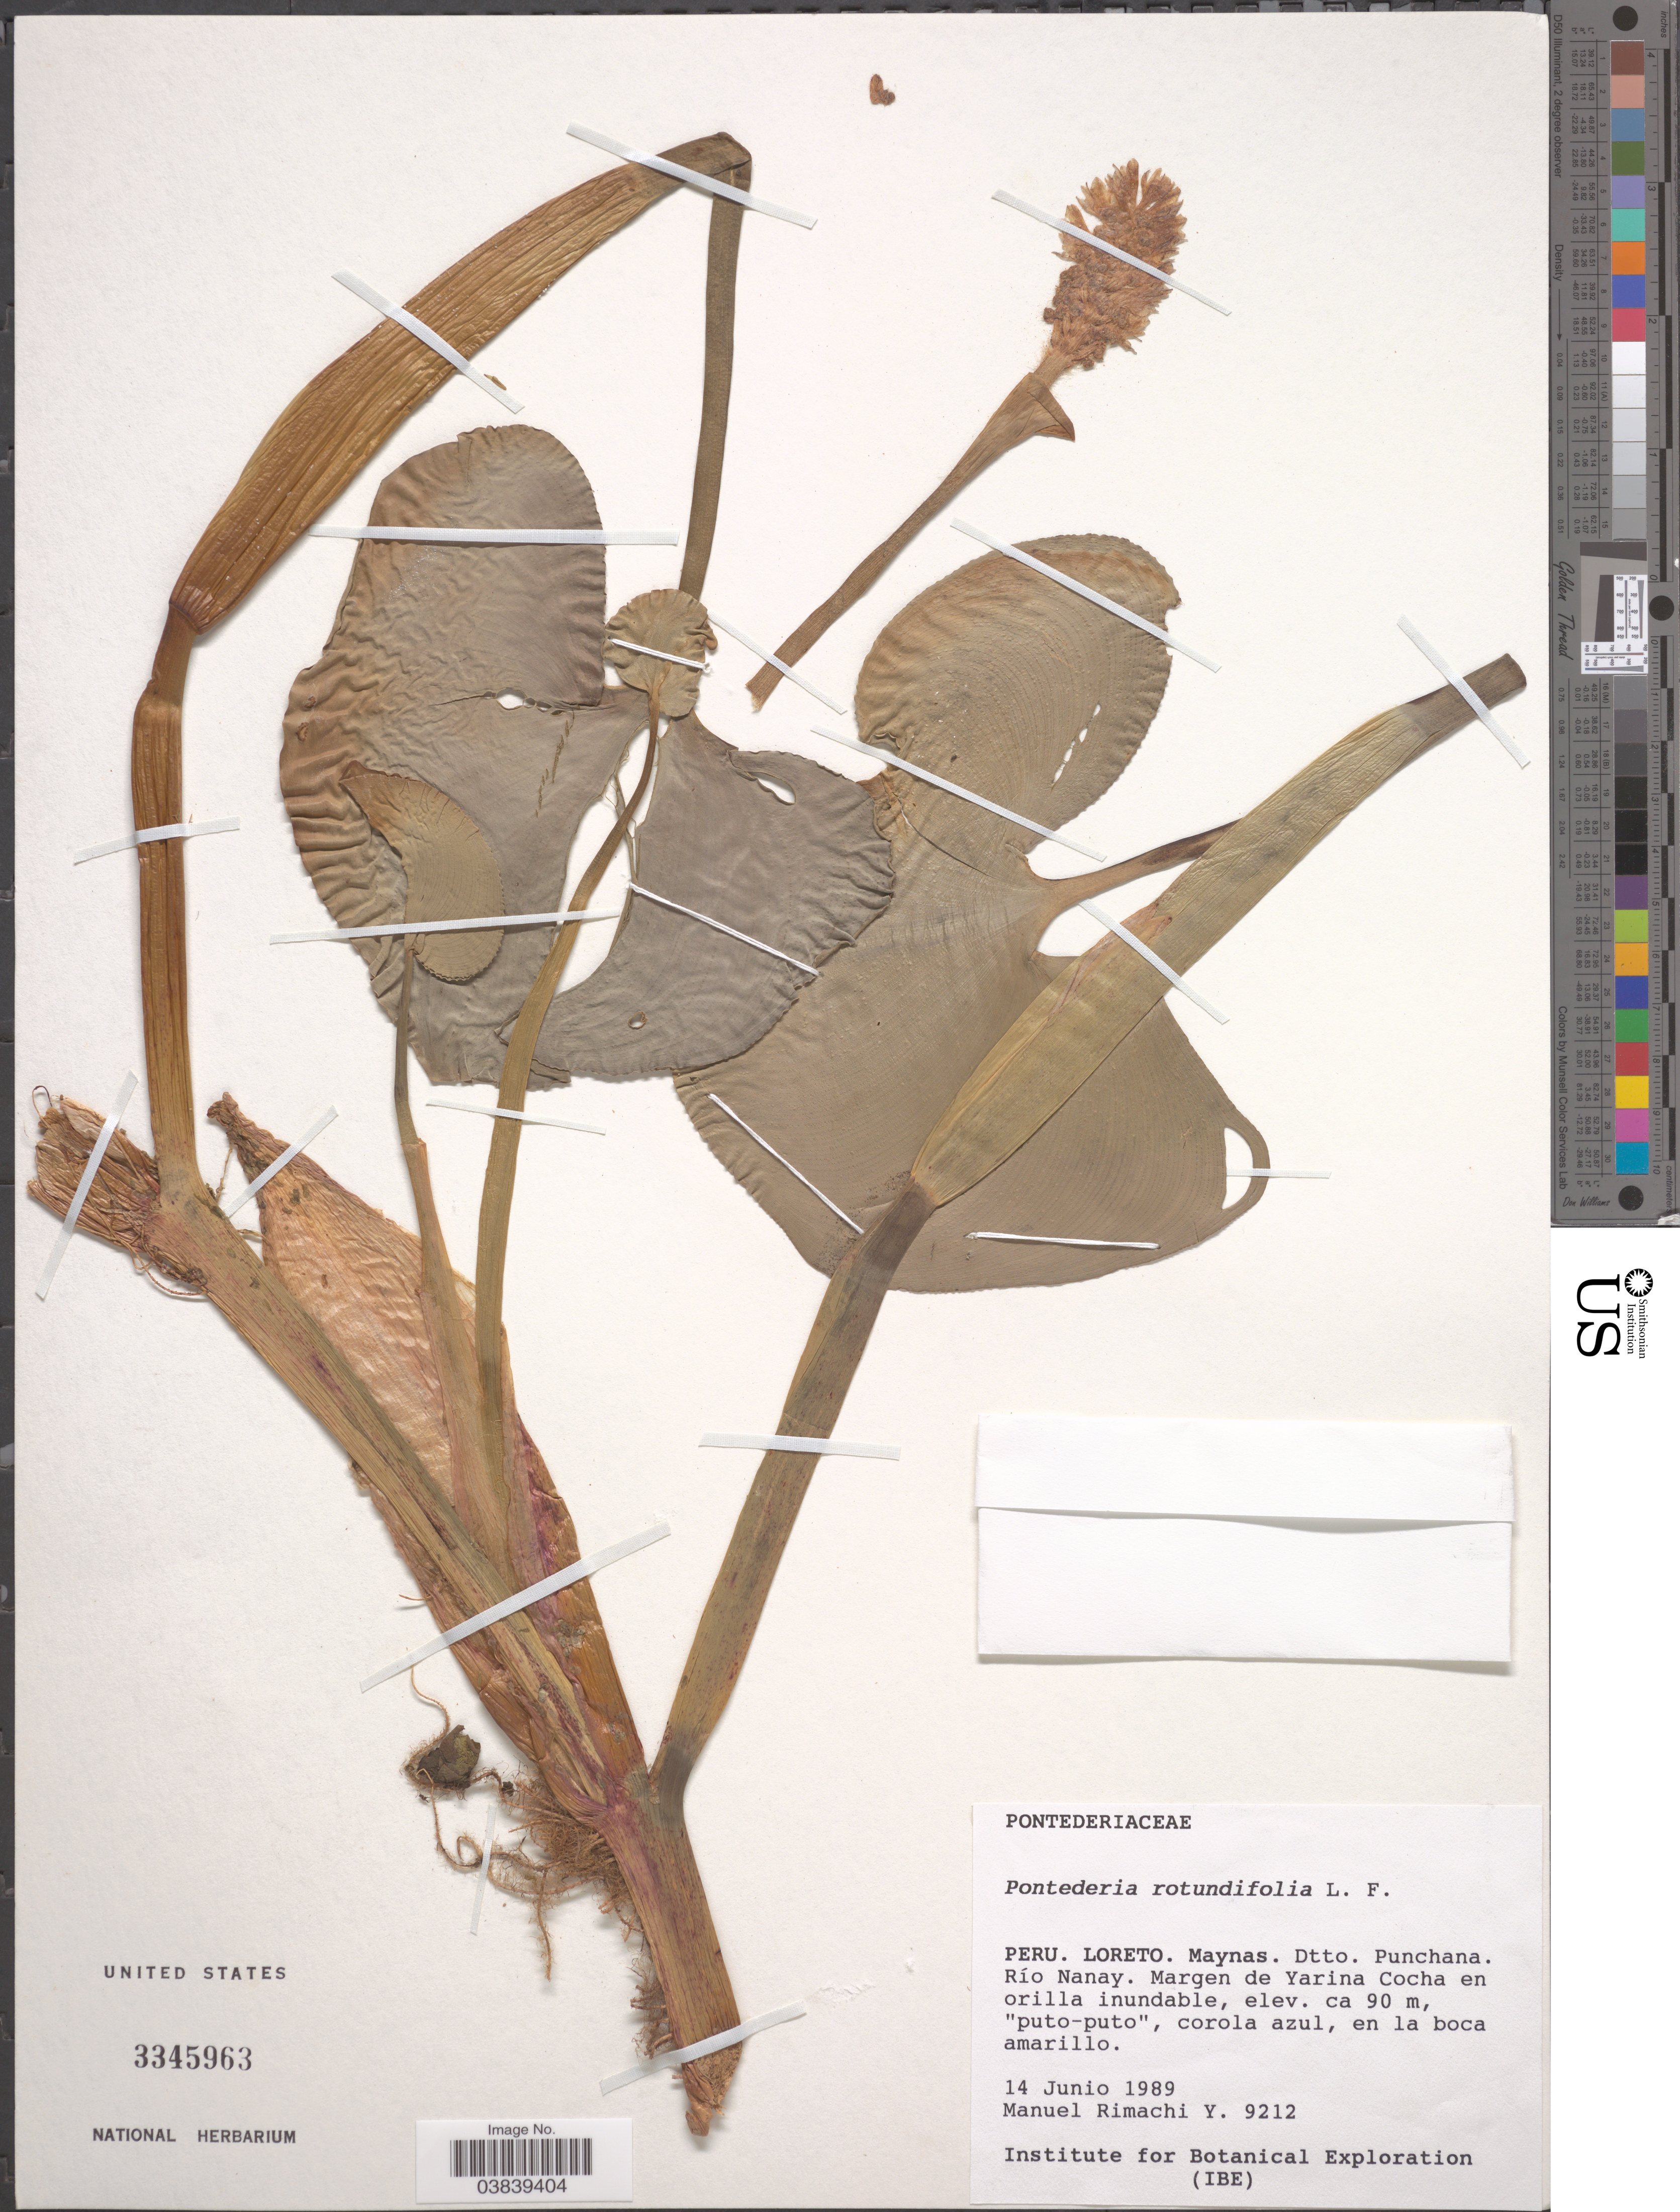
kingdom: Plantae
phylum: Tracheophyta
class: Liliopsida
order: Commelinales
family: Pontederiaceae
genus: Pontederia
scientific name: Pontederia rotundifolia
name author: L. f.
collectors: M. Rimachi Y.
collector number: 9212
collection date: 1989-06-14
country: Peru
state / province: Loreto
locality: Maynas. Dtto. Punchana. Río Nanay. Margen de Yarina Cocha en orilla inundable.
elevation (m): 90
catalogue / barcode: US 3345963